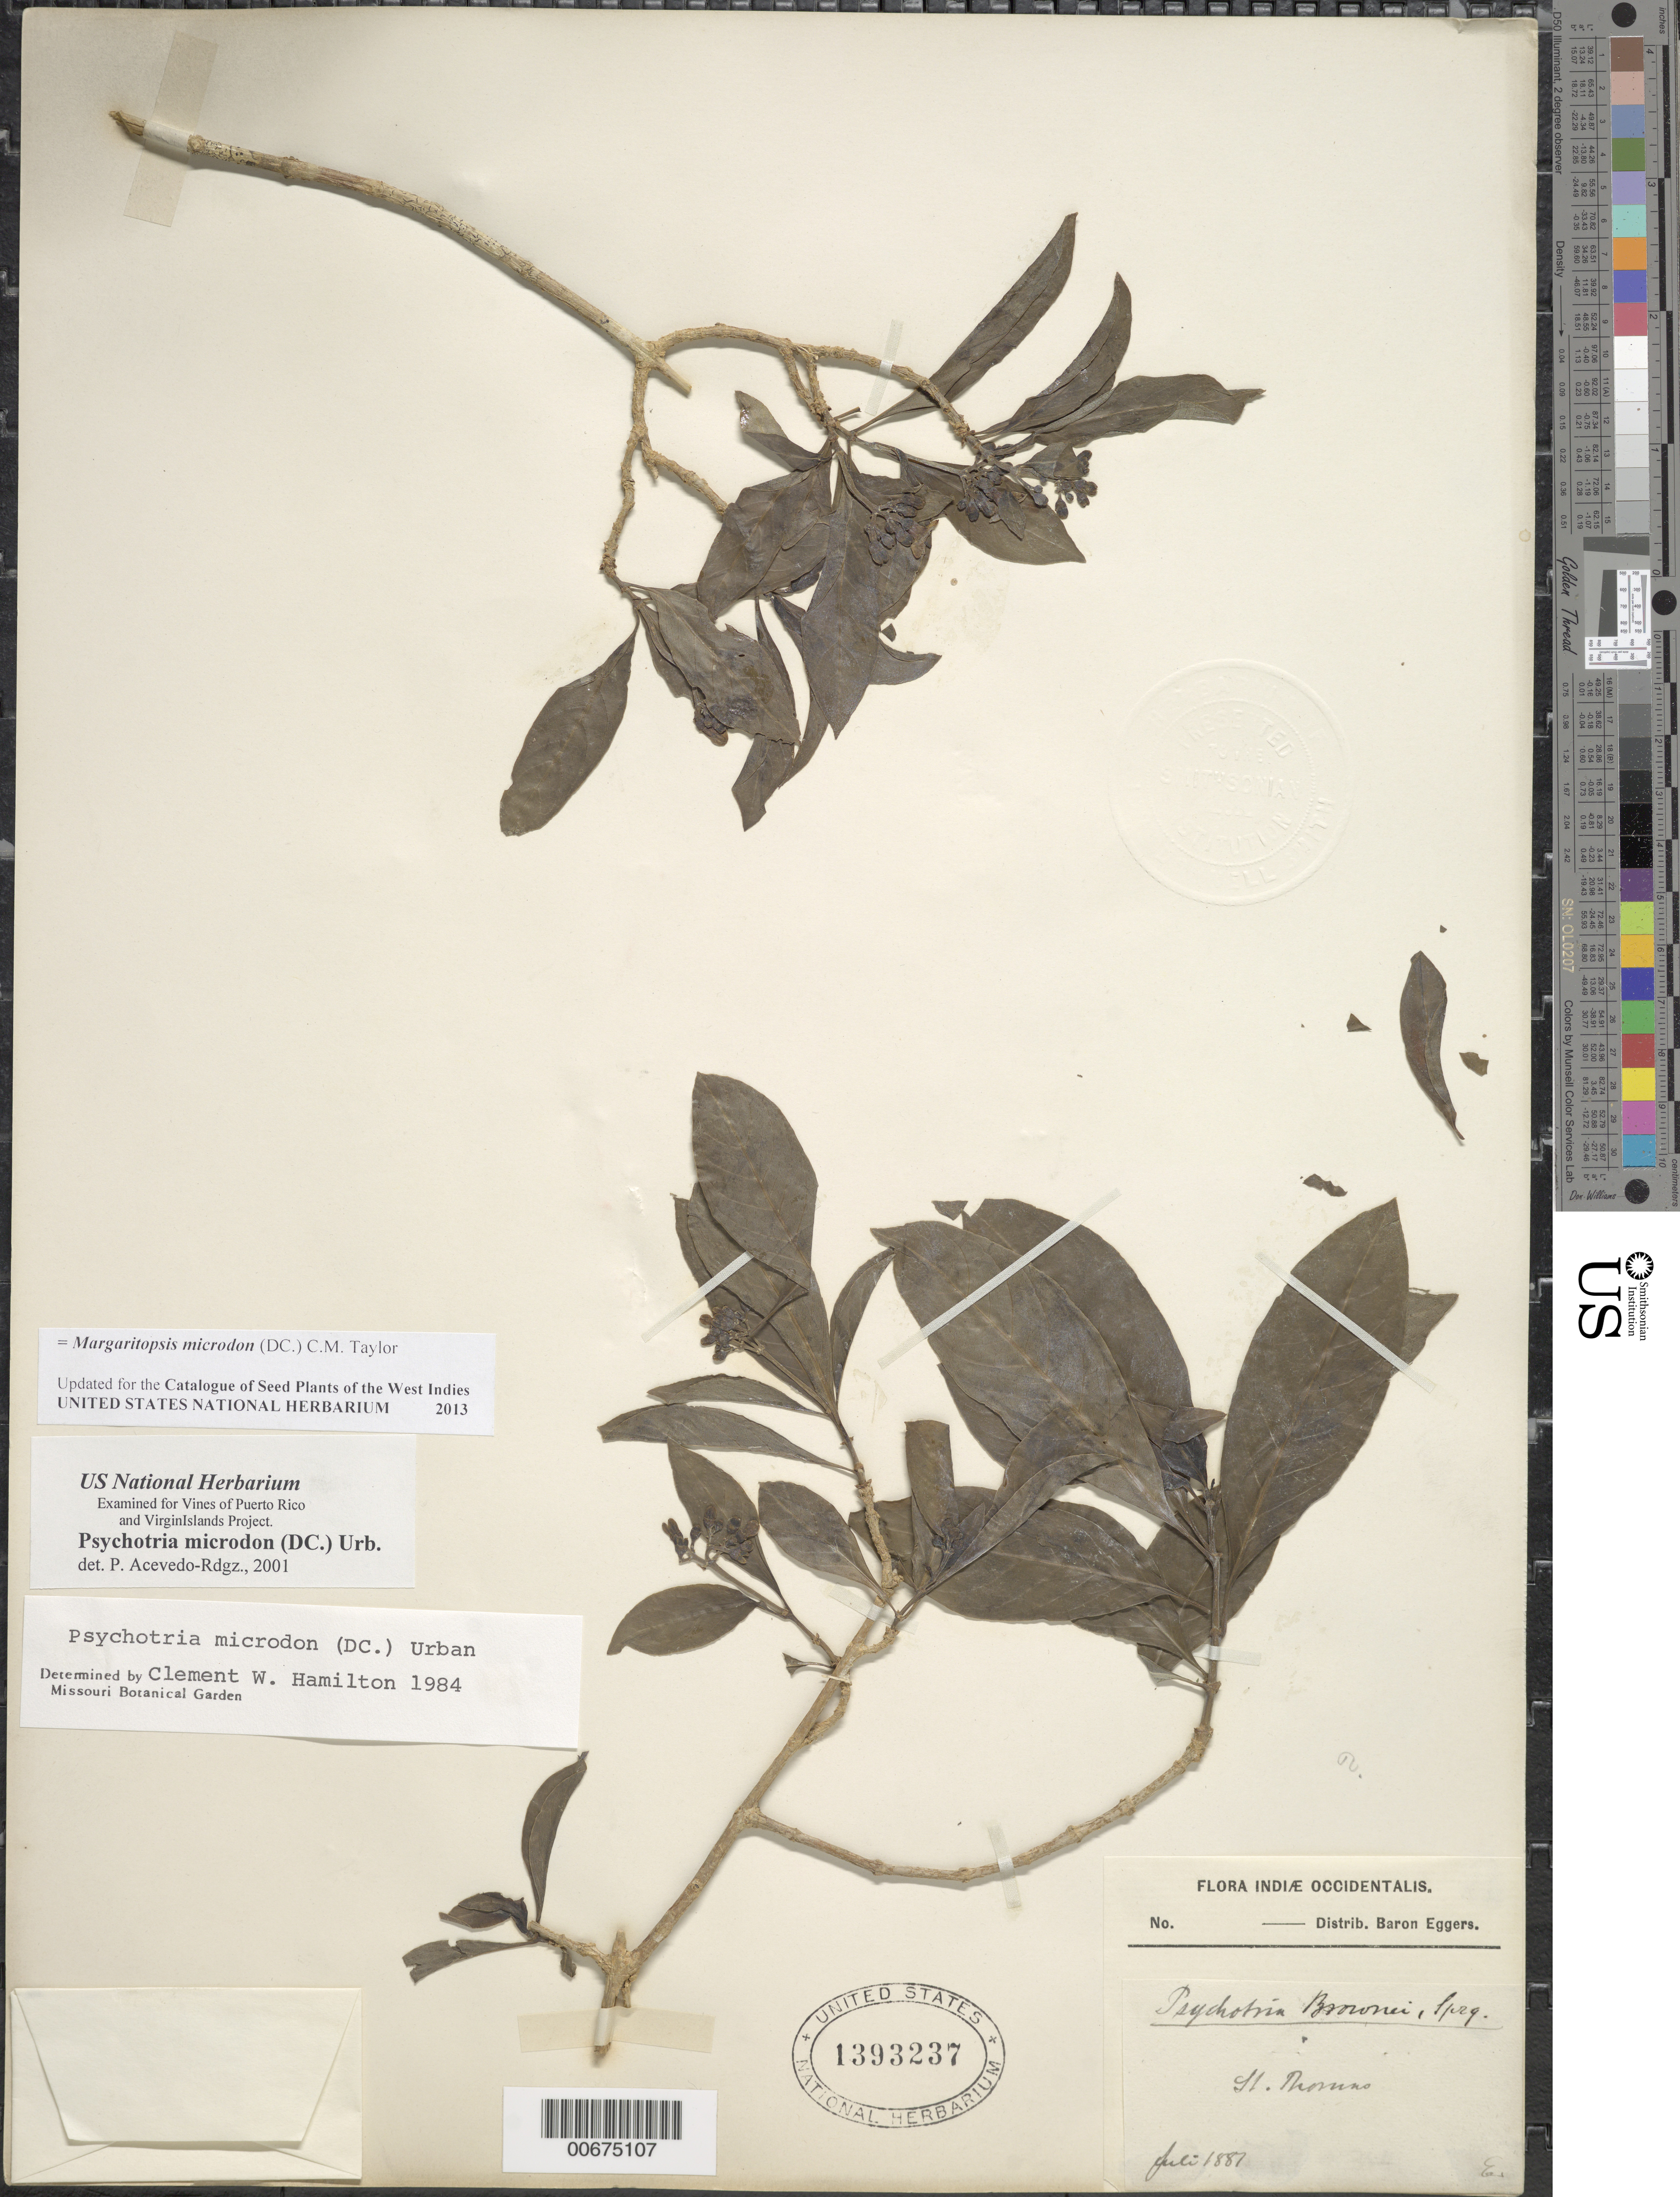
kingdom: Plantae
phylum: Tracheophyta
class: Magnoliopsida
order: Gentianales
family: Rubiaceae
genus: Margaritopsis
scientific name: Margaritopsis microdon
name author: (DC.) C.M. Taylor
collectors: H. F. A. von Eggers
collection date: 1887-07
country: U.S. Virgin Islands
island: St. Thomas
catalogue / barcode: US 1393237